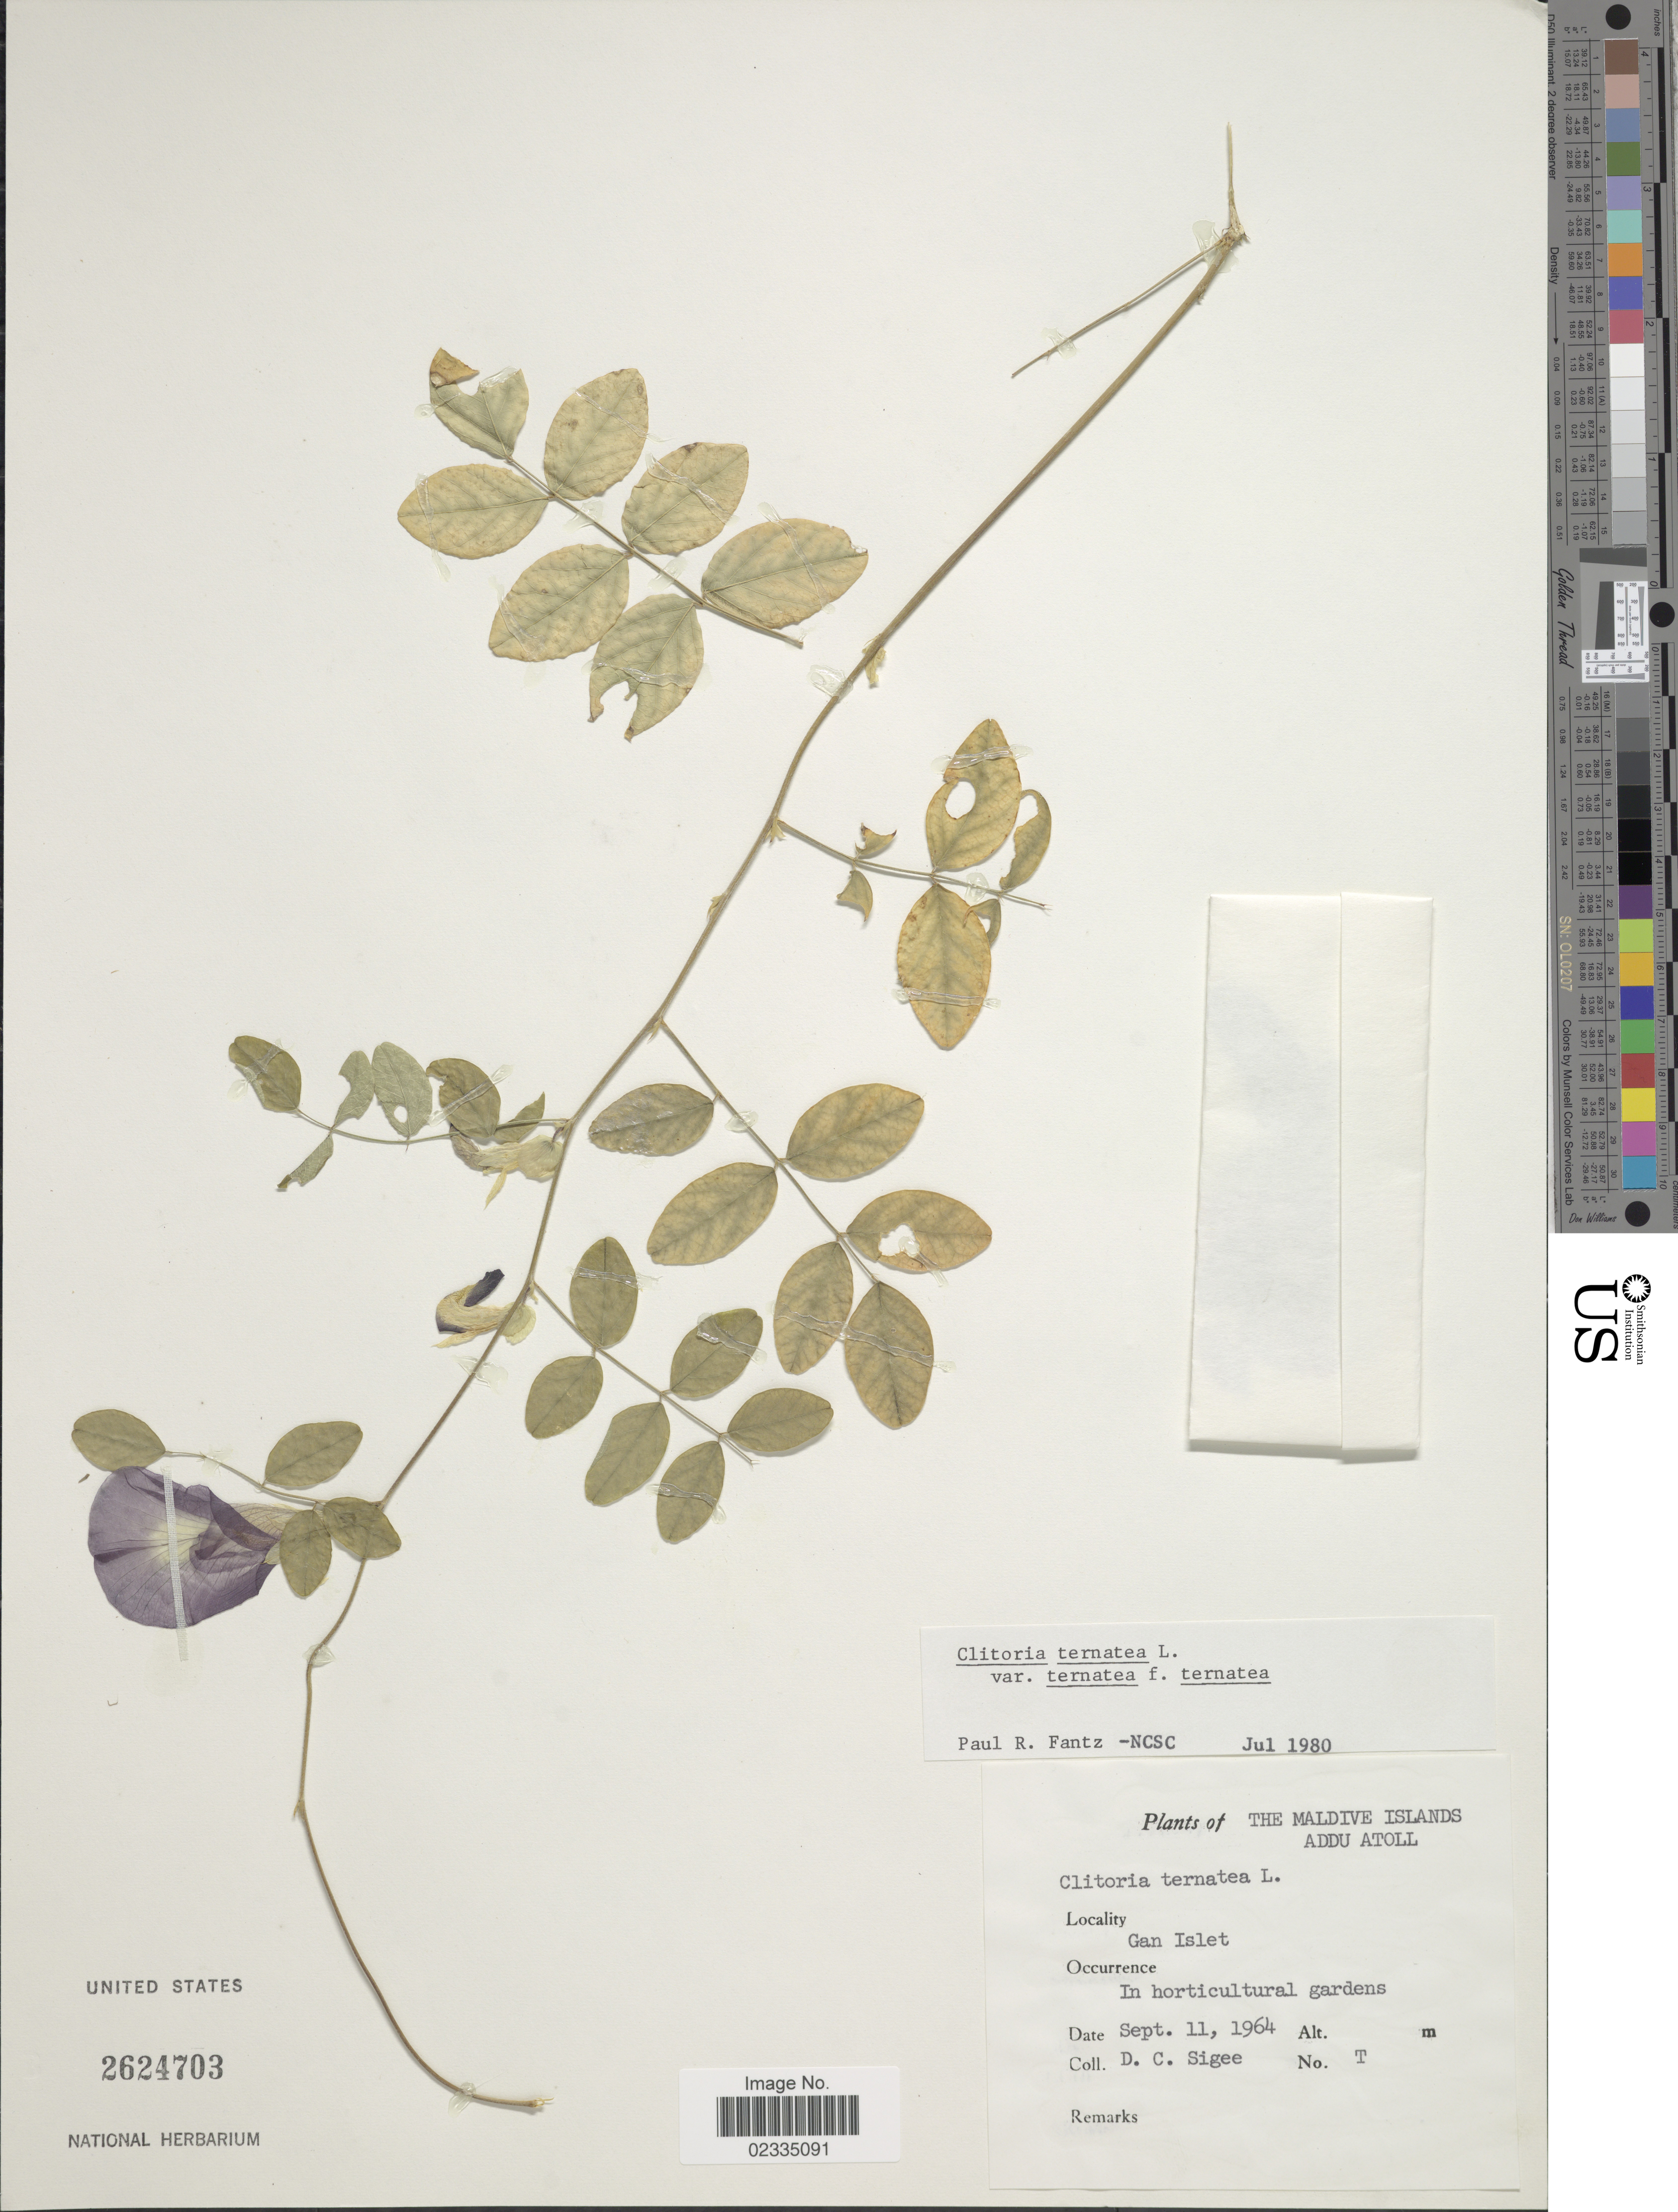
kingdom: Plantae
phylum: Tracheophyta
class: Magnoliopsida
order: Fabales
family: Fabaceae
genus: Clitoria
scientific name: Clitoria ternatea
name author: L.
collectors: D. C. Sigee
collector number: T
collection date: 1964-09-11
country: Maldive Islands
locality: The Maldive Islands, Addu Atoll, Gan Islet, In horticultural gardens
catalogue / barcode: US 2624703